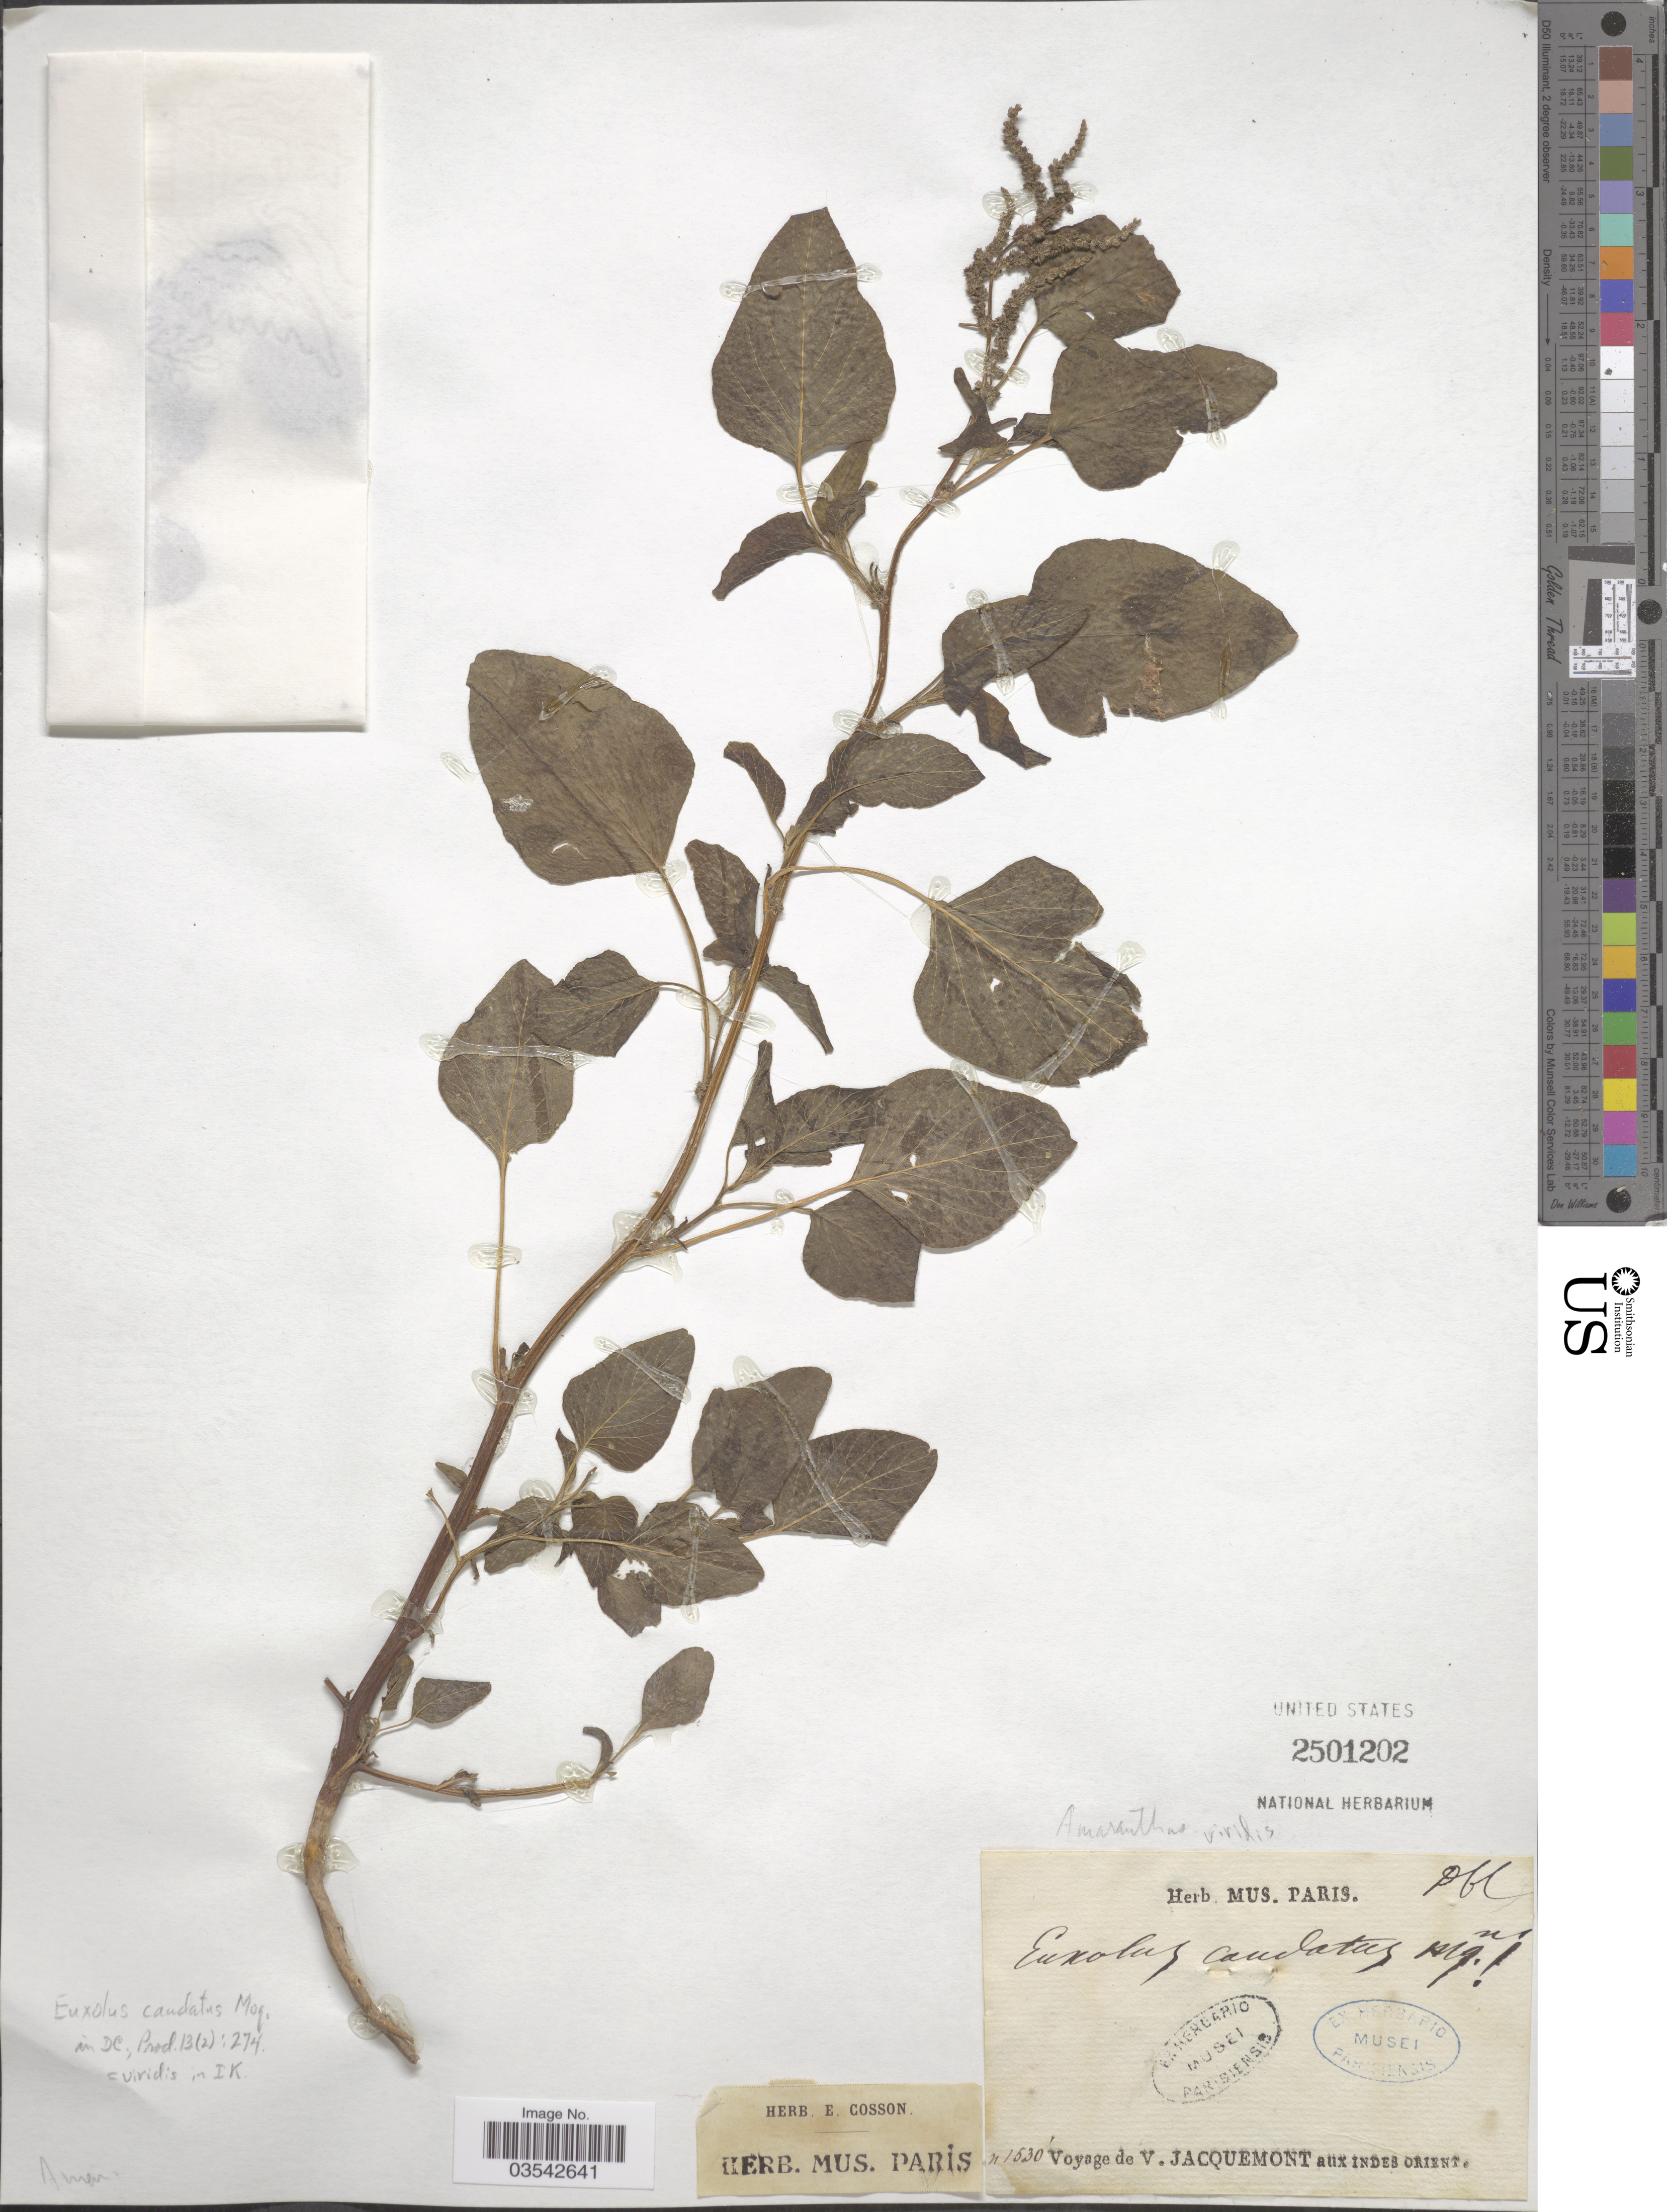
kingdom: Plantae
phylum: Tracheophyta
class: Magnoliopsida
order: Caryophyllales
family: Amaranthaceae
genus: Amaranthus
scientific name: Amaranthus viridis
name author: L.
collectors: V. Jacquemont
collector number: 1530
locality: Aux Indes Orient.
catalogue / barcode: US 2501202